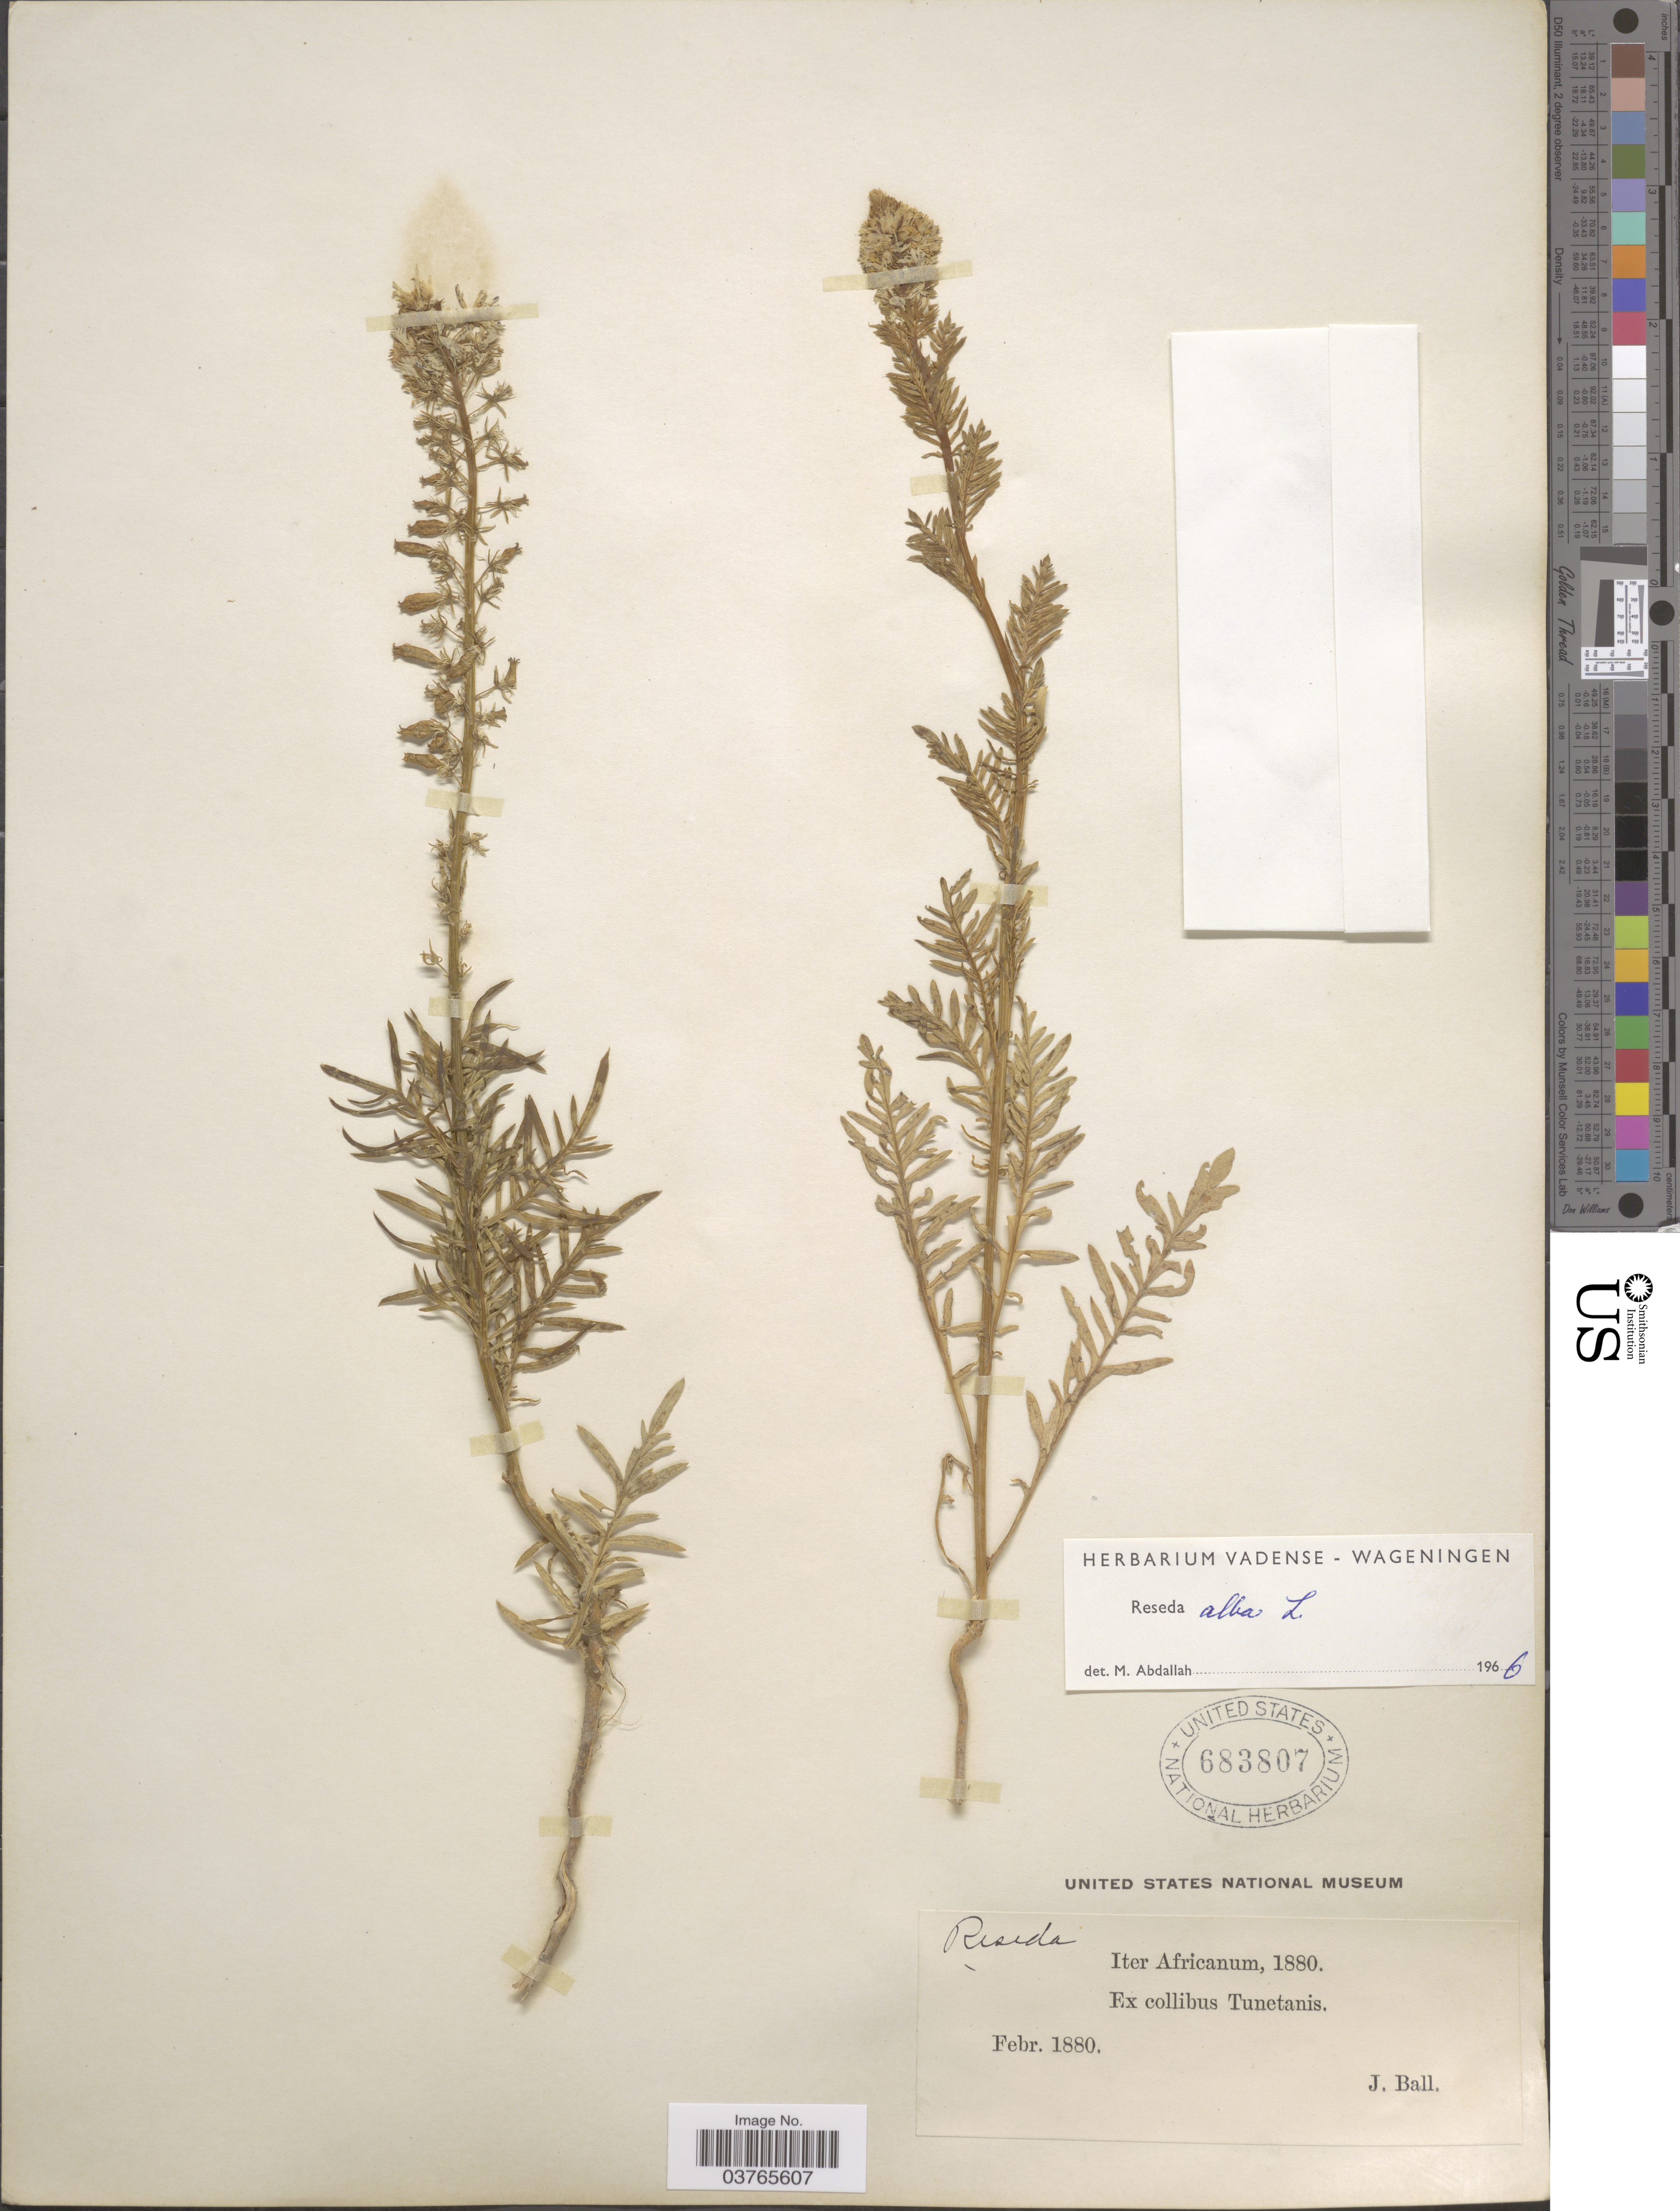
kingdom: Plantae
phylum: Tracheophyta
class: Magnoliopsida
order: Brassicales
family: Resedaceae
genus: Reseda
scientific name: Reseda alba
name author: L.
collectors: J. Ball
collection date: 1880-02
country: Tunisia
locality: Iter Africanum. Ex collibus Tunetanis.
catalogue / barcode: US 683807